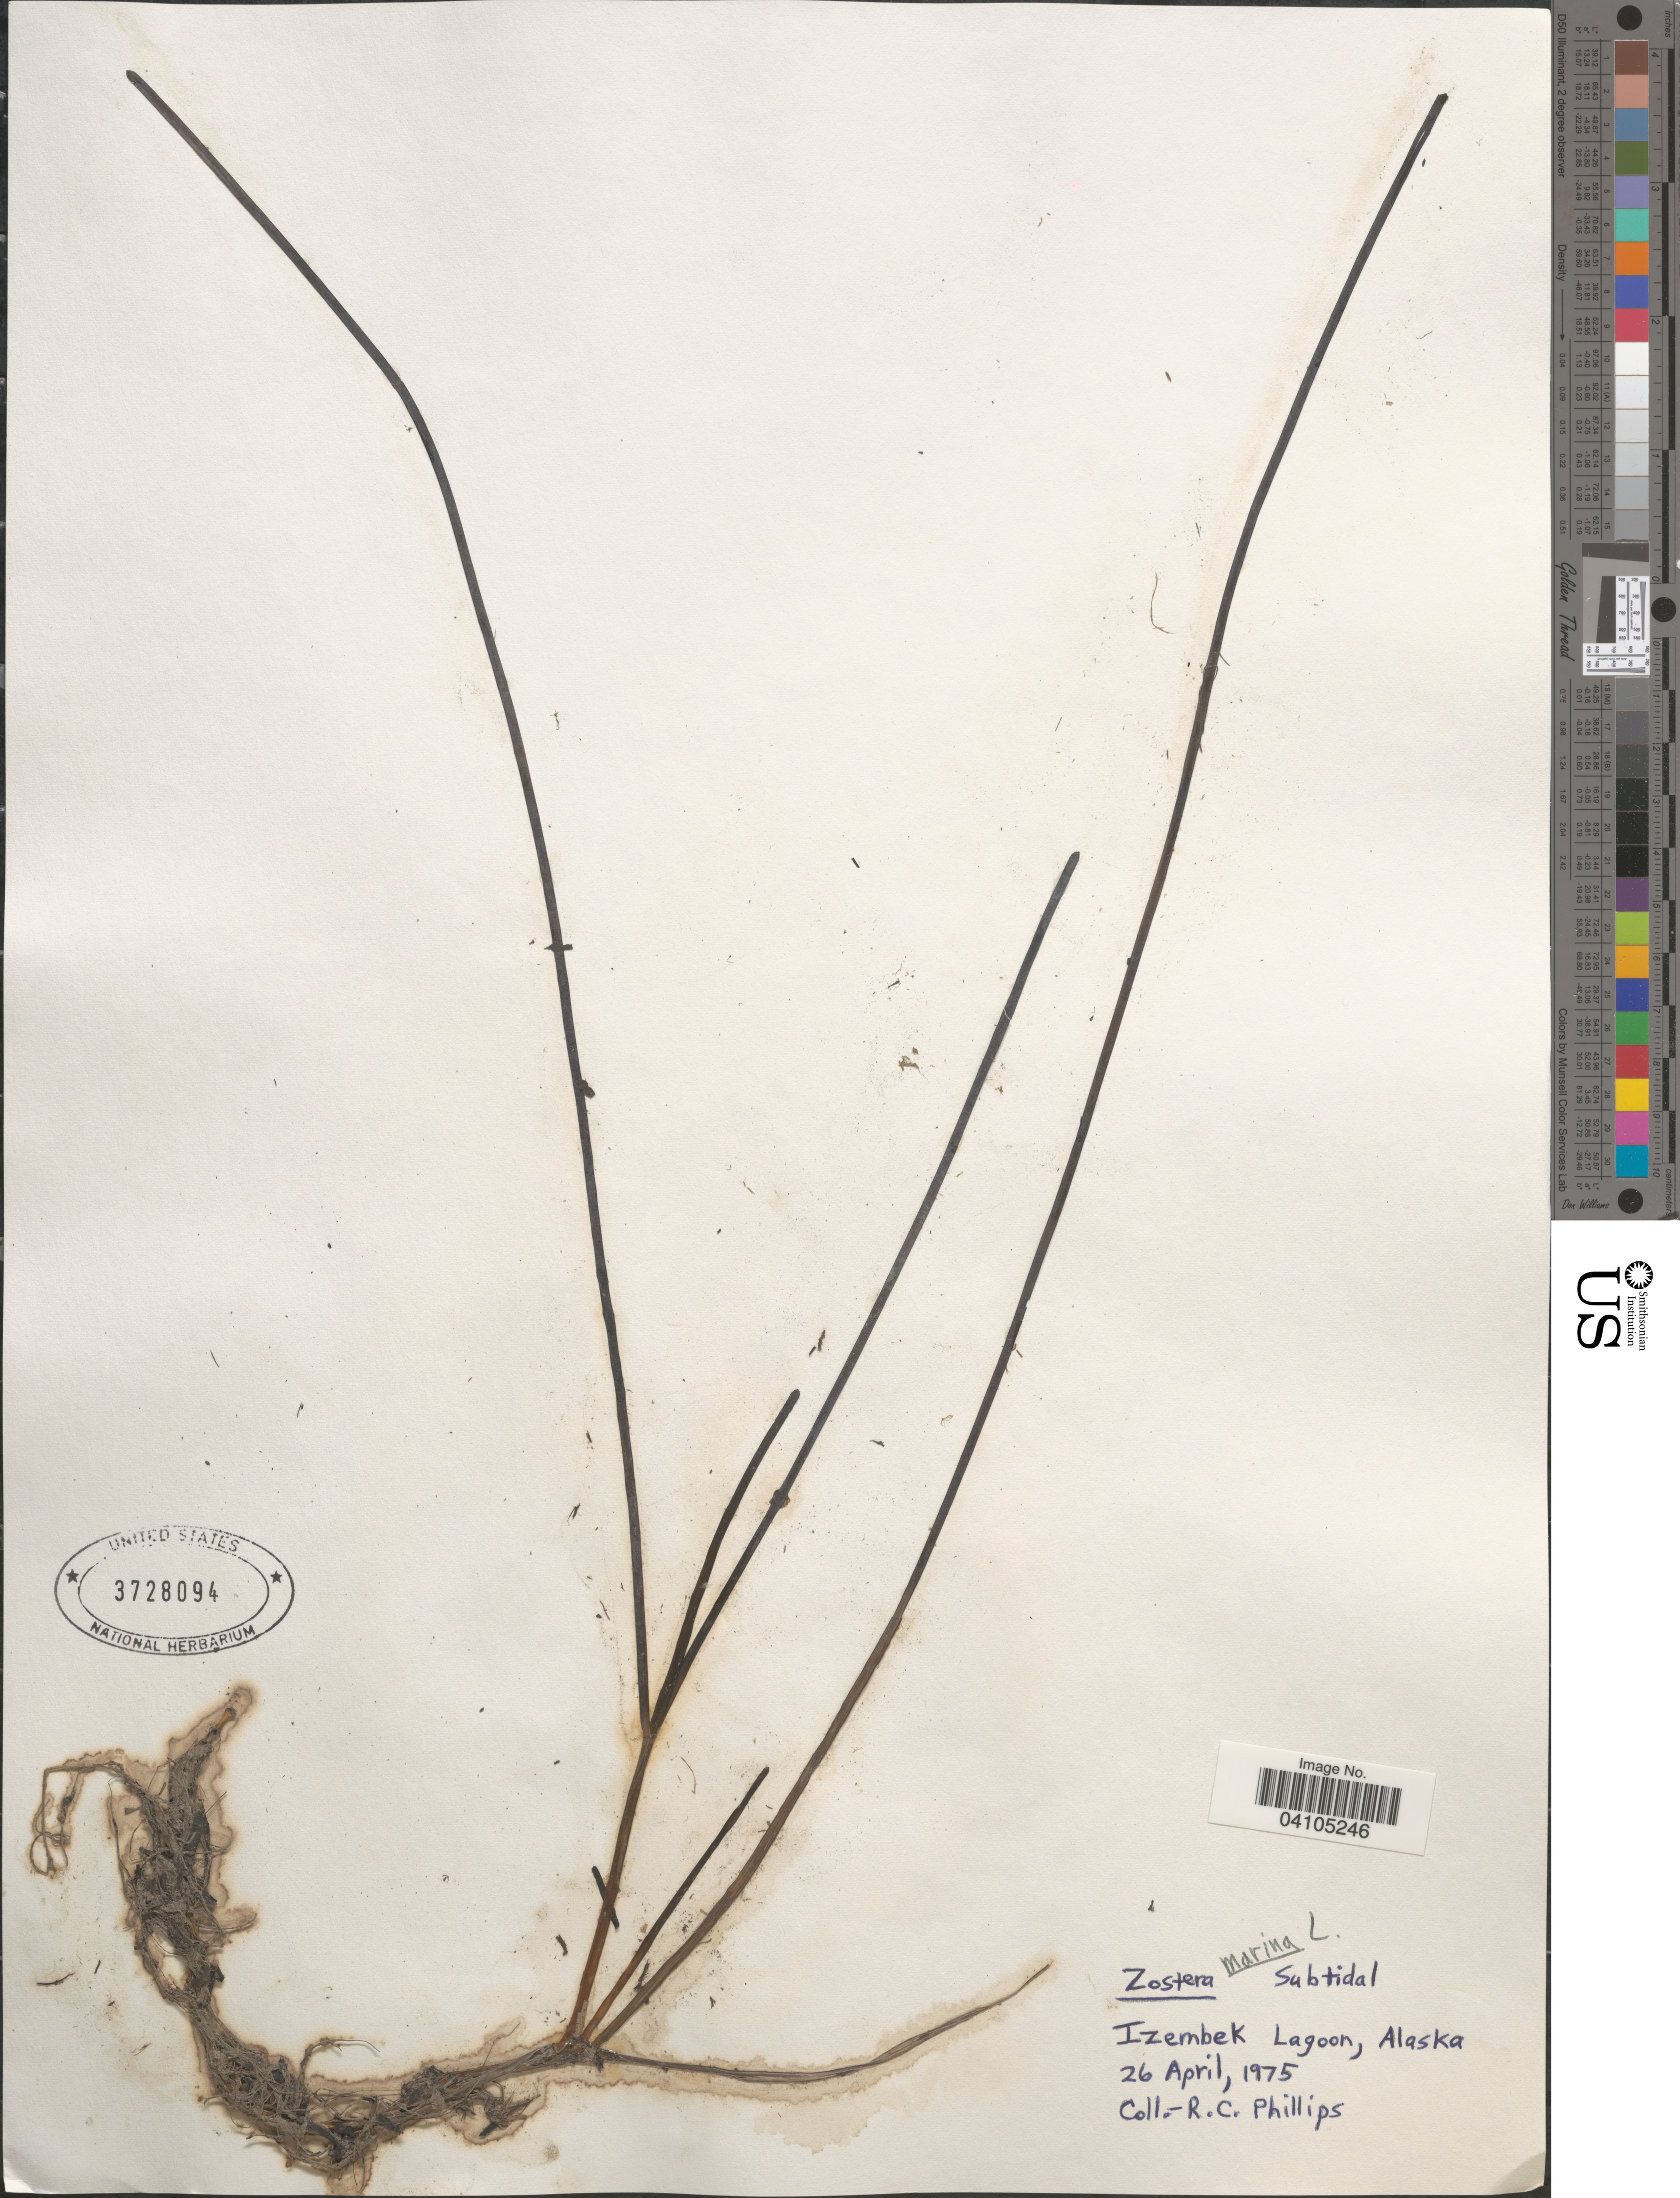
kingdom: Plantae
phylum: Tracheophyta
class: Liliopsida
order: Alismatales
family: Zosteraceae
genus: Zostera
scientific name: Zostera marina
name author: L.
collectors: R. C. Phillips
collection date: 1975-04-26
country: United States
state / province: Alaska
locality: Izembek Lagoon.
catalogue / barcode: US 3728094